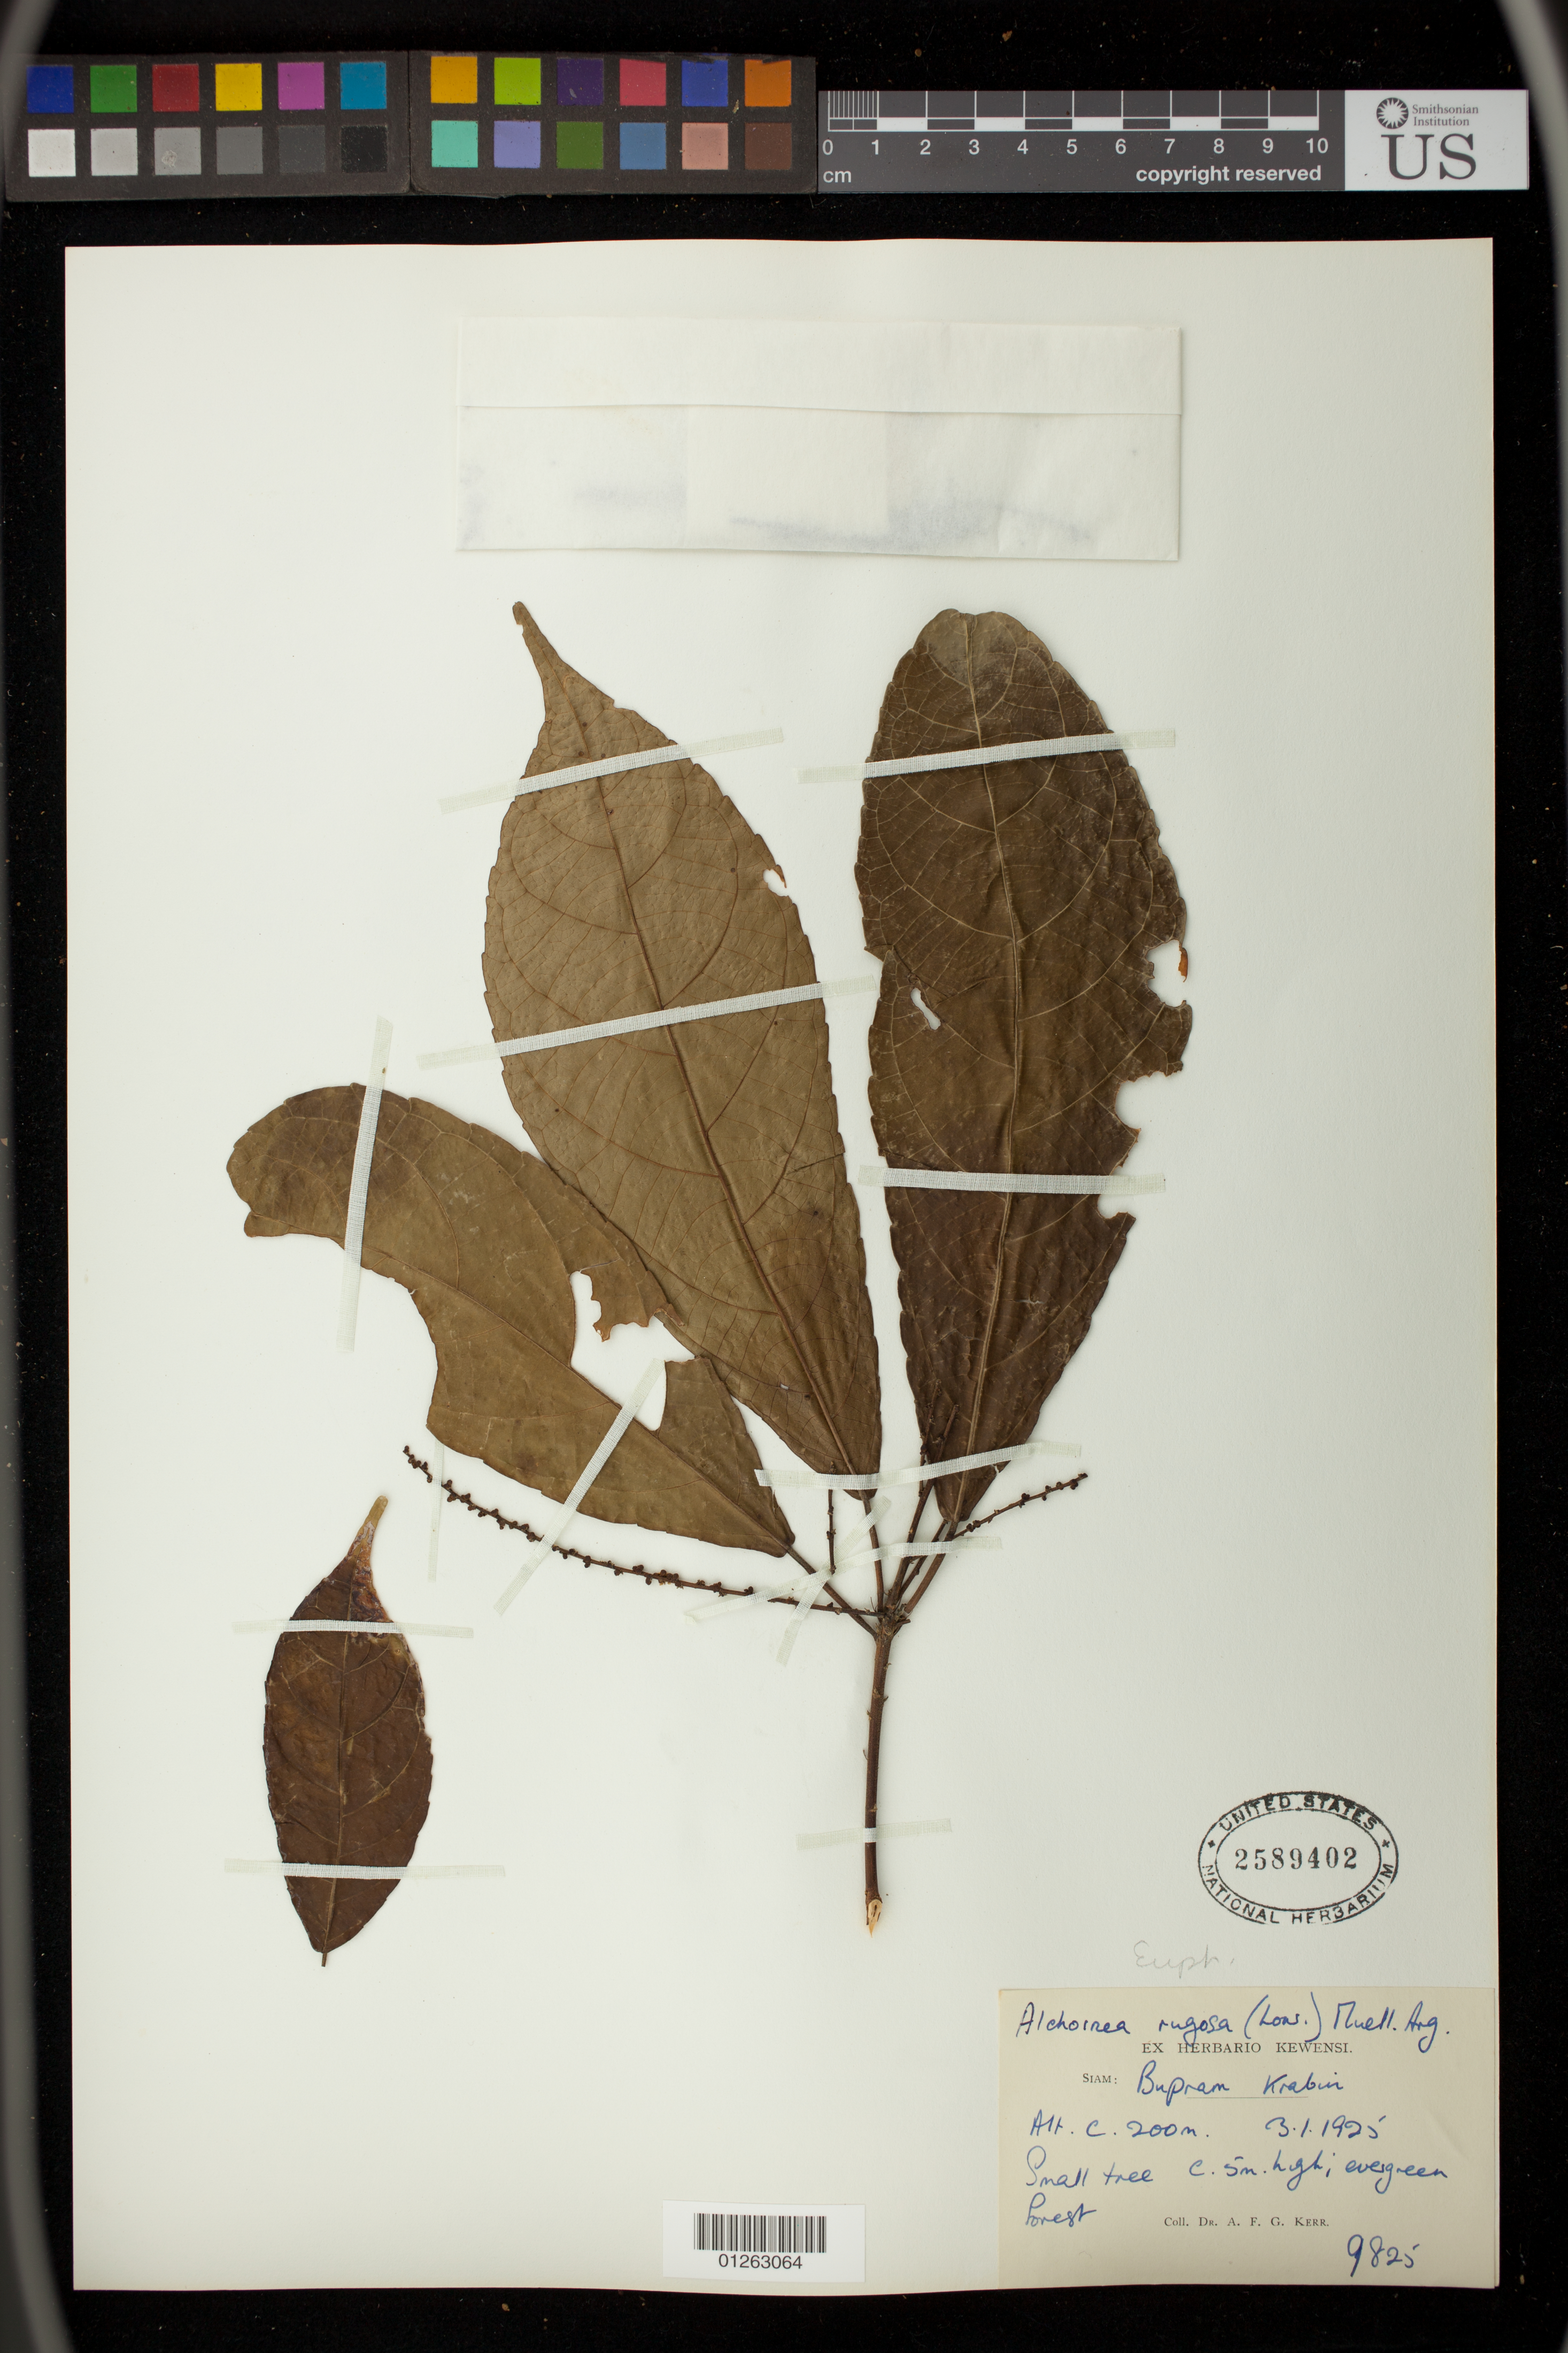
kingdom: Plantae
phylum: Tracheophyta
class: Magnoliopsida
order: Malpighiales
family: Euphorbiaceae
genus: Alchornea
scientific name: Alchornea rugosa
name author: (Lour.) Müll. Arg.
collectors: A. F. G. Kerr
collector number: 9825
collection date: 1925-01-03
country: Thailand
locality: Bupram Krabin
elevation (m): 200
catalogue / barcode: US 2589402